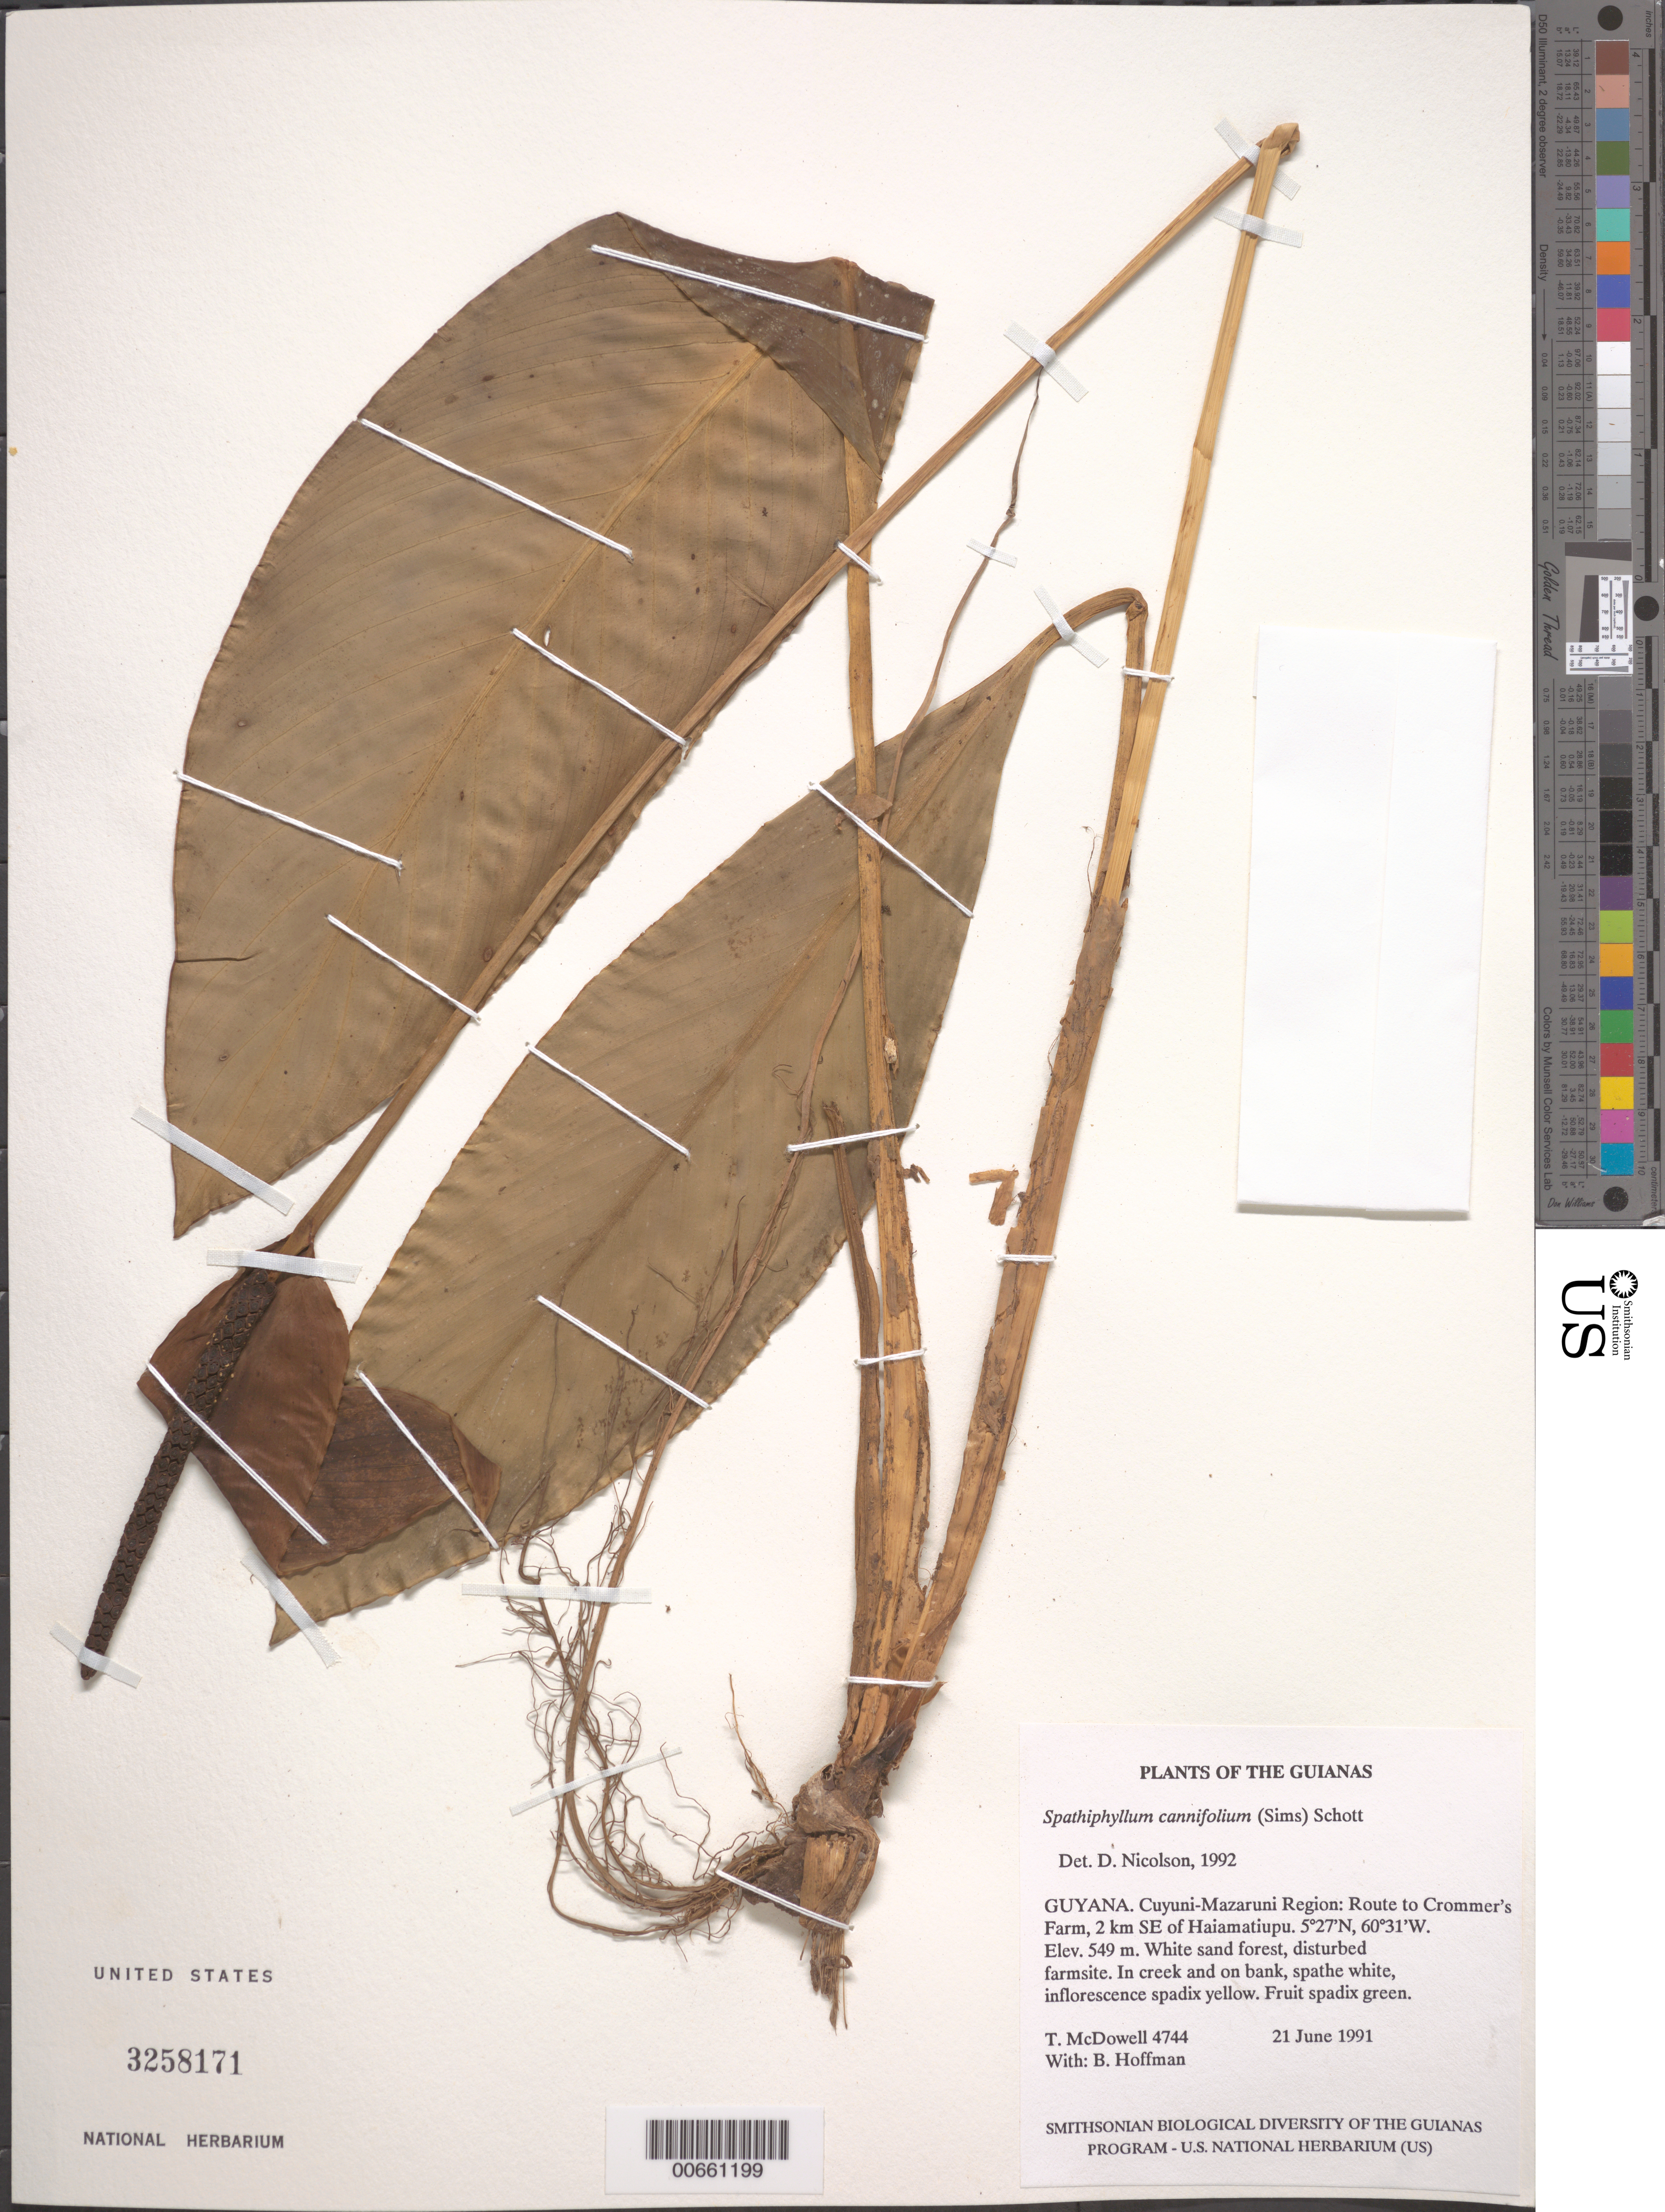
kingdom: Plantae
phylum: Tracheophyta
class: Liliopsida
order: Alismatales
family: Araceae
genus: Spathiphyllum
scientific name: Spathiphyllum cannifolium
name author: (Dryand. ex Sims) Schott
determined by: Nicolson, Dan H.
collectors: T. McDowell & B. Hoffman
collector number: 4744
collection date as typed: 21 June 1991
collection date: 1991-06-21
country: Guyana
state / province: Cuyuni-Mazaruni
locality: Route to Crommer's Farm, 2 km SE of Haiamatiupu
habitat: White sand forest, disturbed farmsite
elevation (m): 550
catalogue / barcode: US 3258171